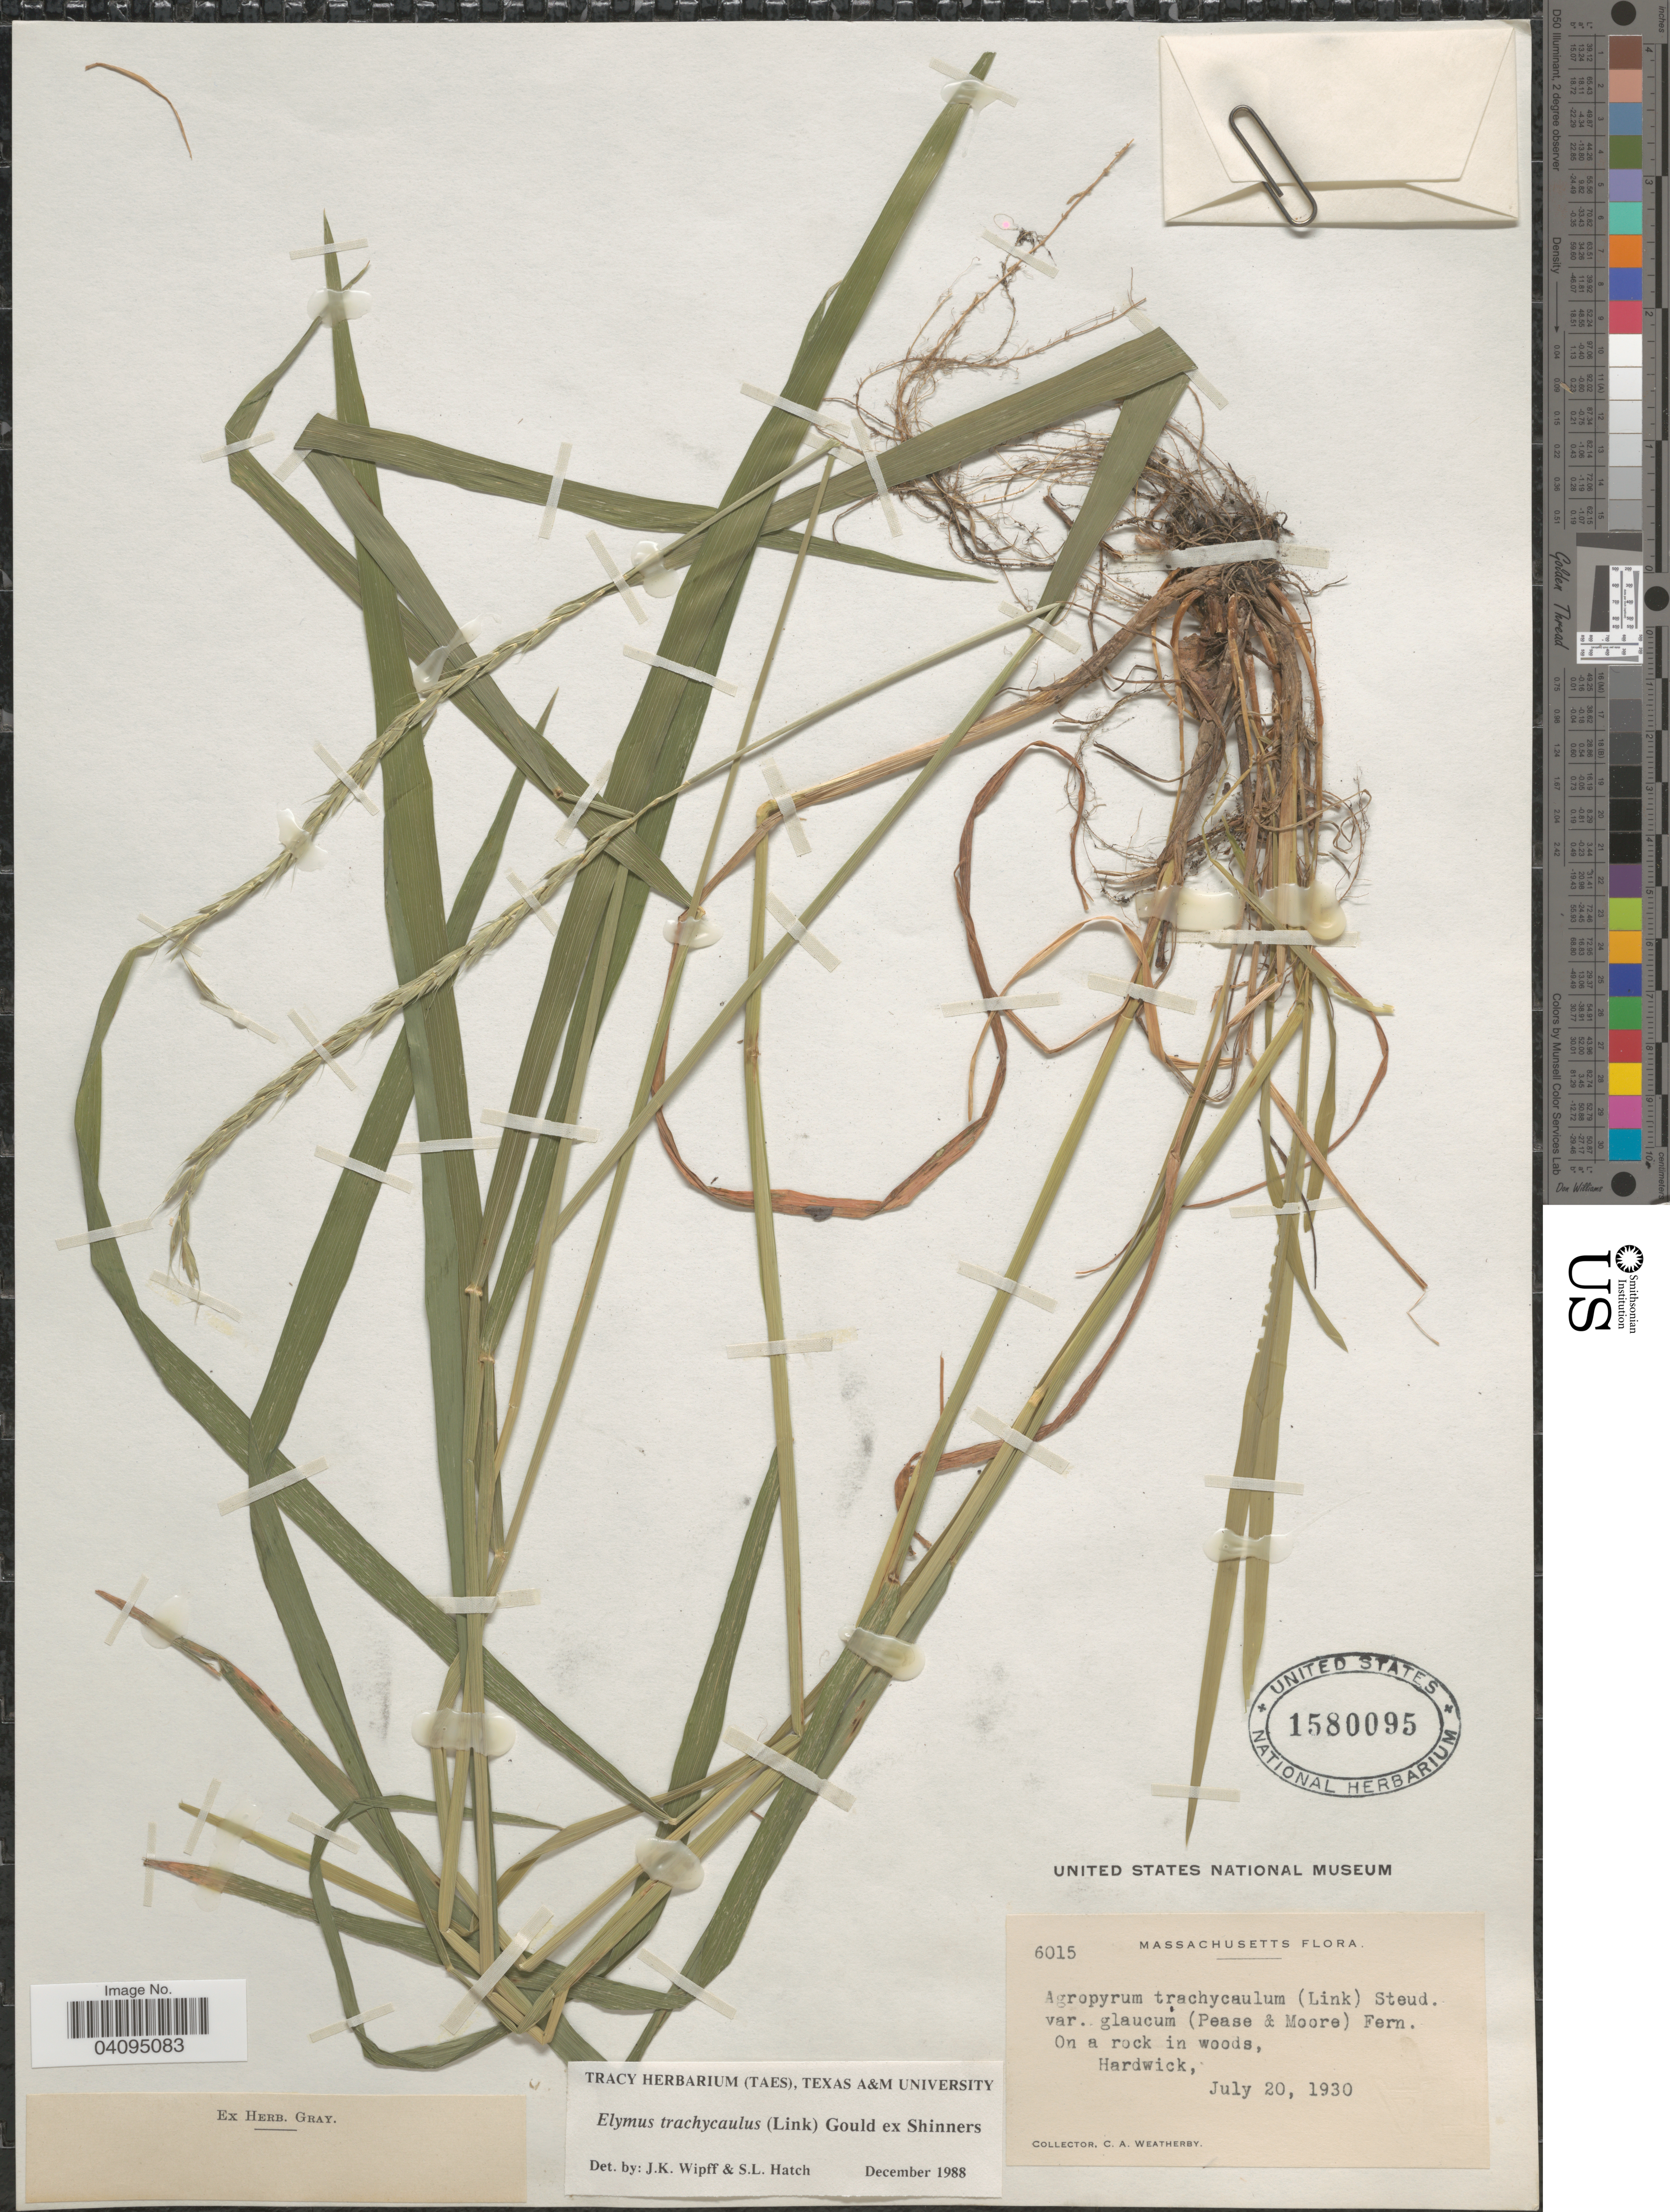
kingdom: Plantae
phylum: Tracheophyta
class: Liliopsida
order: Poales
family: Poaceae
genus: Elymus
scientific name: Elymus trachycaulus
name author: (Link) Gould ex Shinners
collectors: C. A. Weatherby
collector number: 6015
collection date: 1930-07-20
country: United States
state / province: Massachusetts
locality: Hardwick.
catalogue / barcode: US 1580095